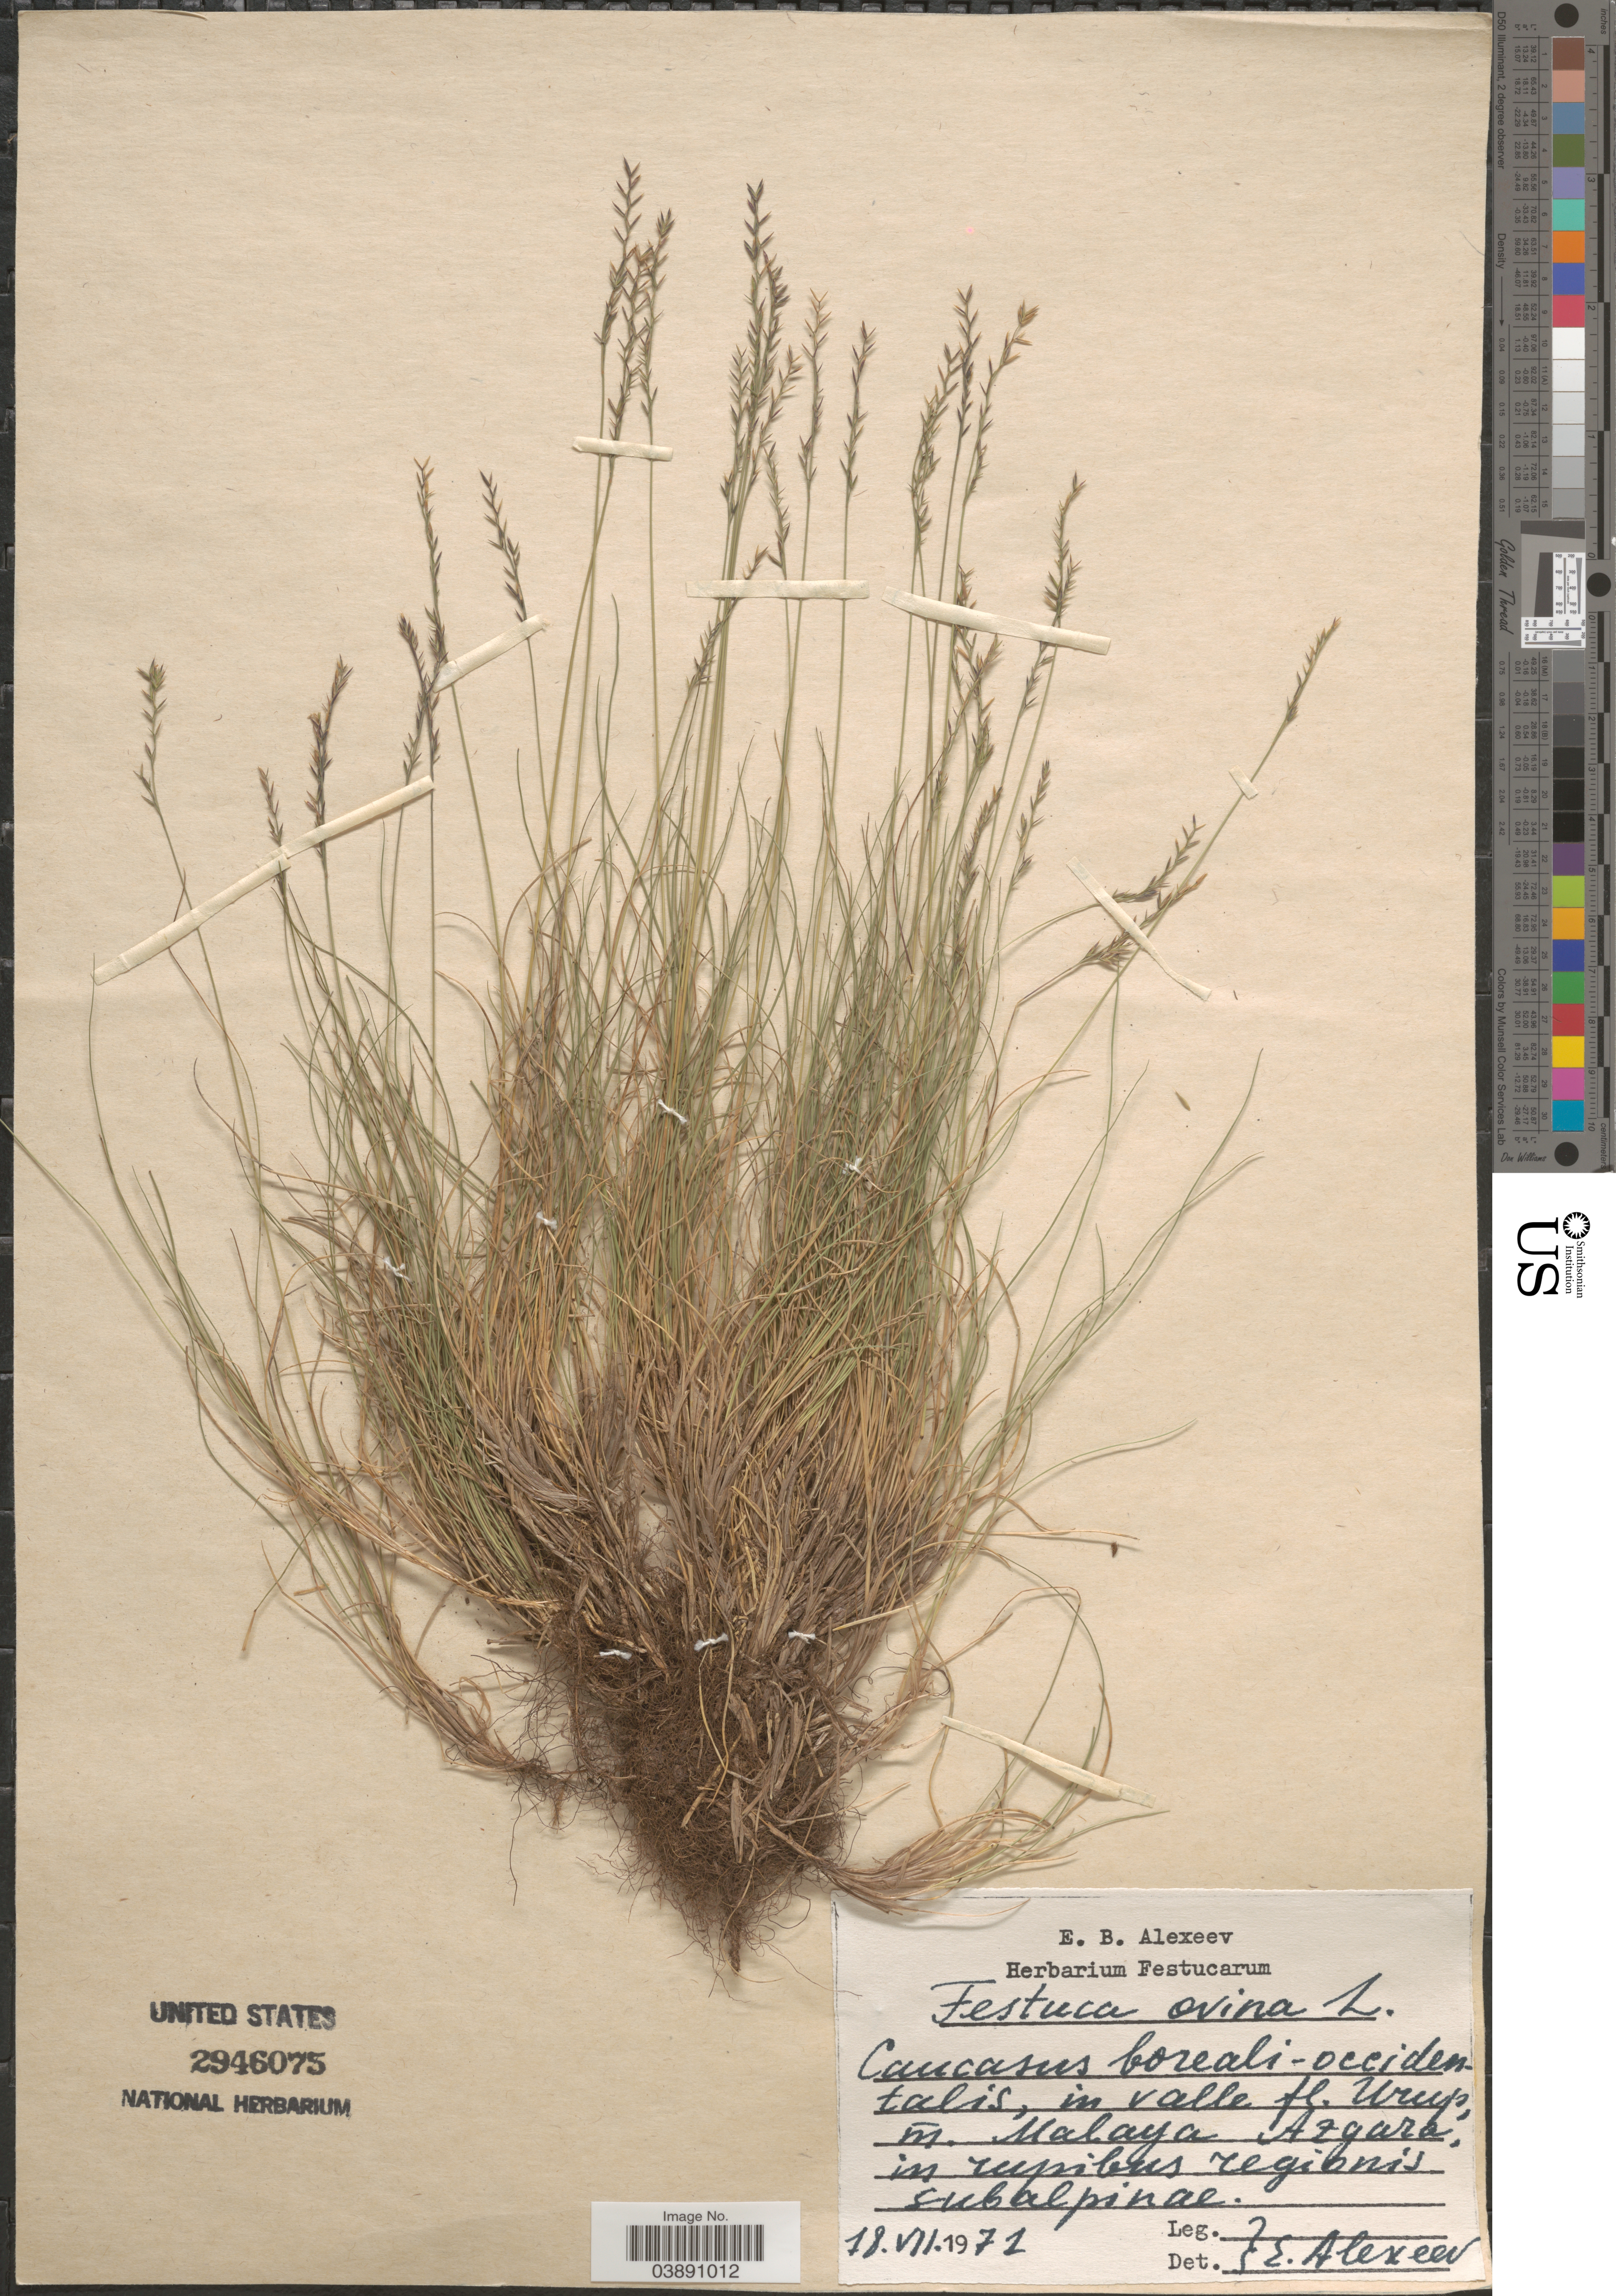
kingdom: Plantae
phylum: Tracheophyta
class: Liliopsida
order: Poales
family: Poaceae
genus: Festuca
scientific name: Festuca ovina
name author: L.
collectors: E. B. Alexeev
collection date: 1971-07-18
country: Russian Federation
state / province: Karachay-Cherkess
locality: Caucasus boreali-occidentalis, in valle fl. Urup, in Malaya Azgara, in rupibus regionis subalpinae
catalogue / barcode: US 2946075